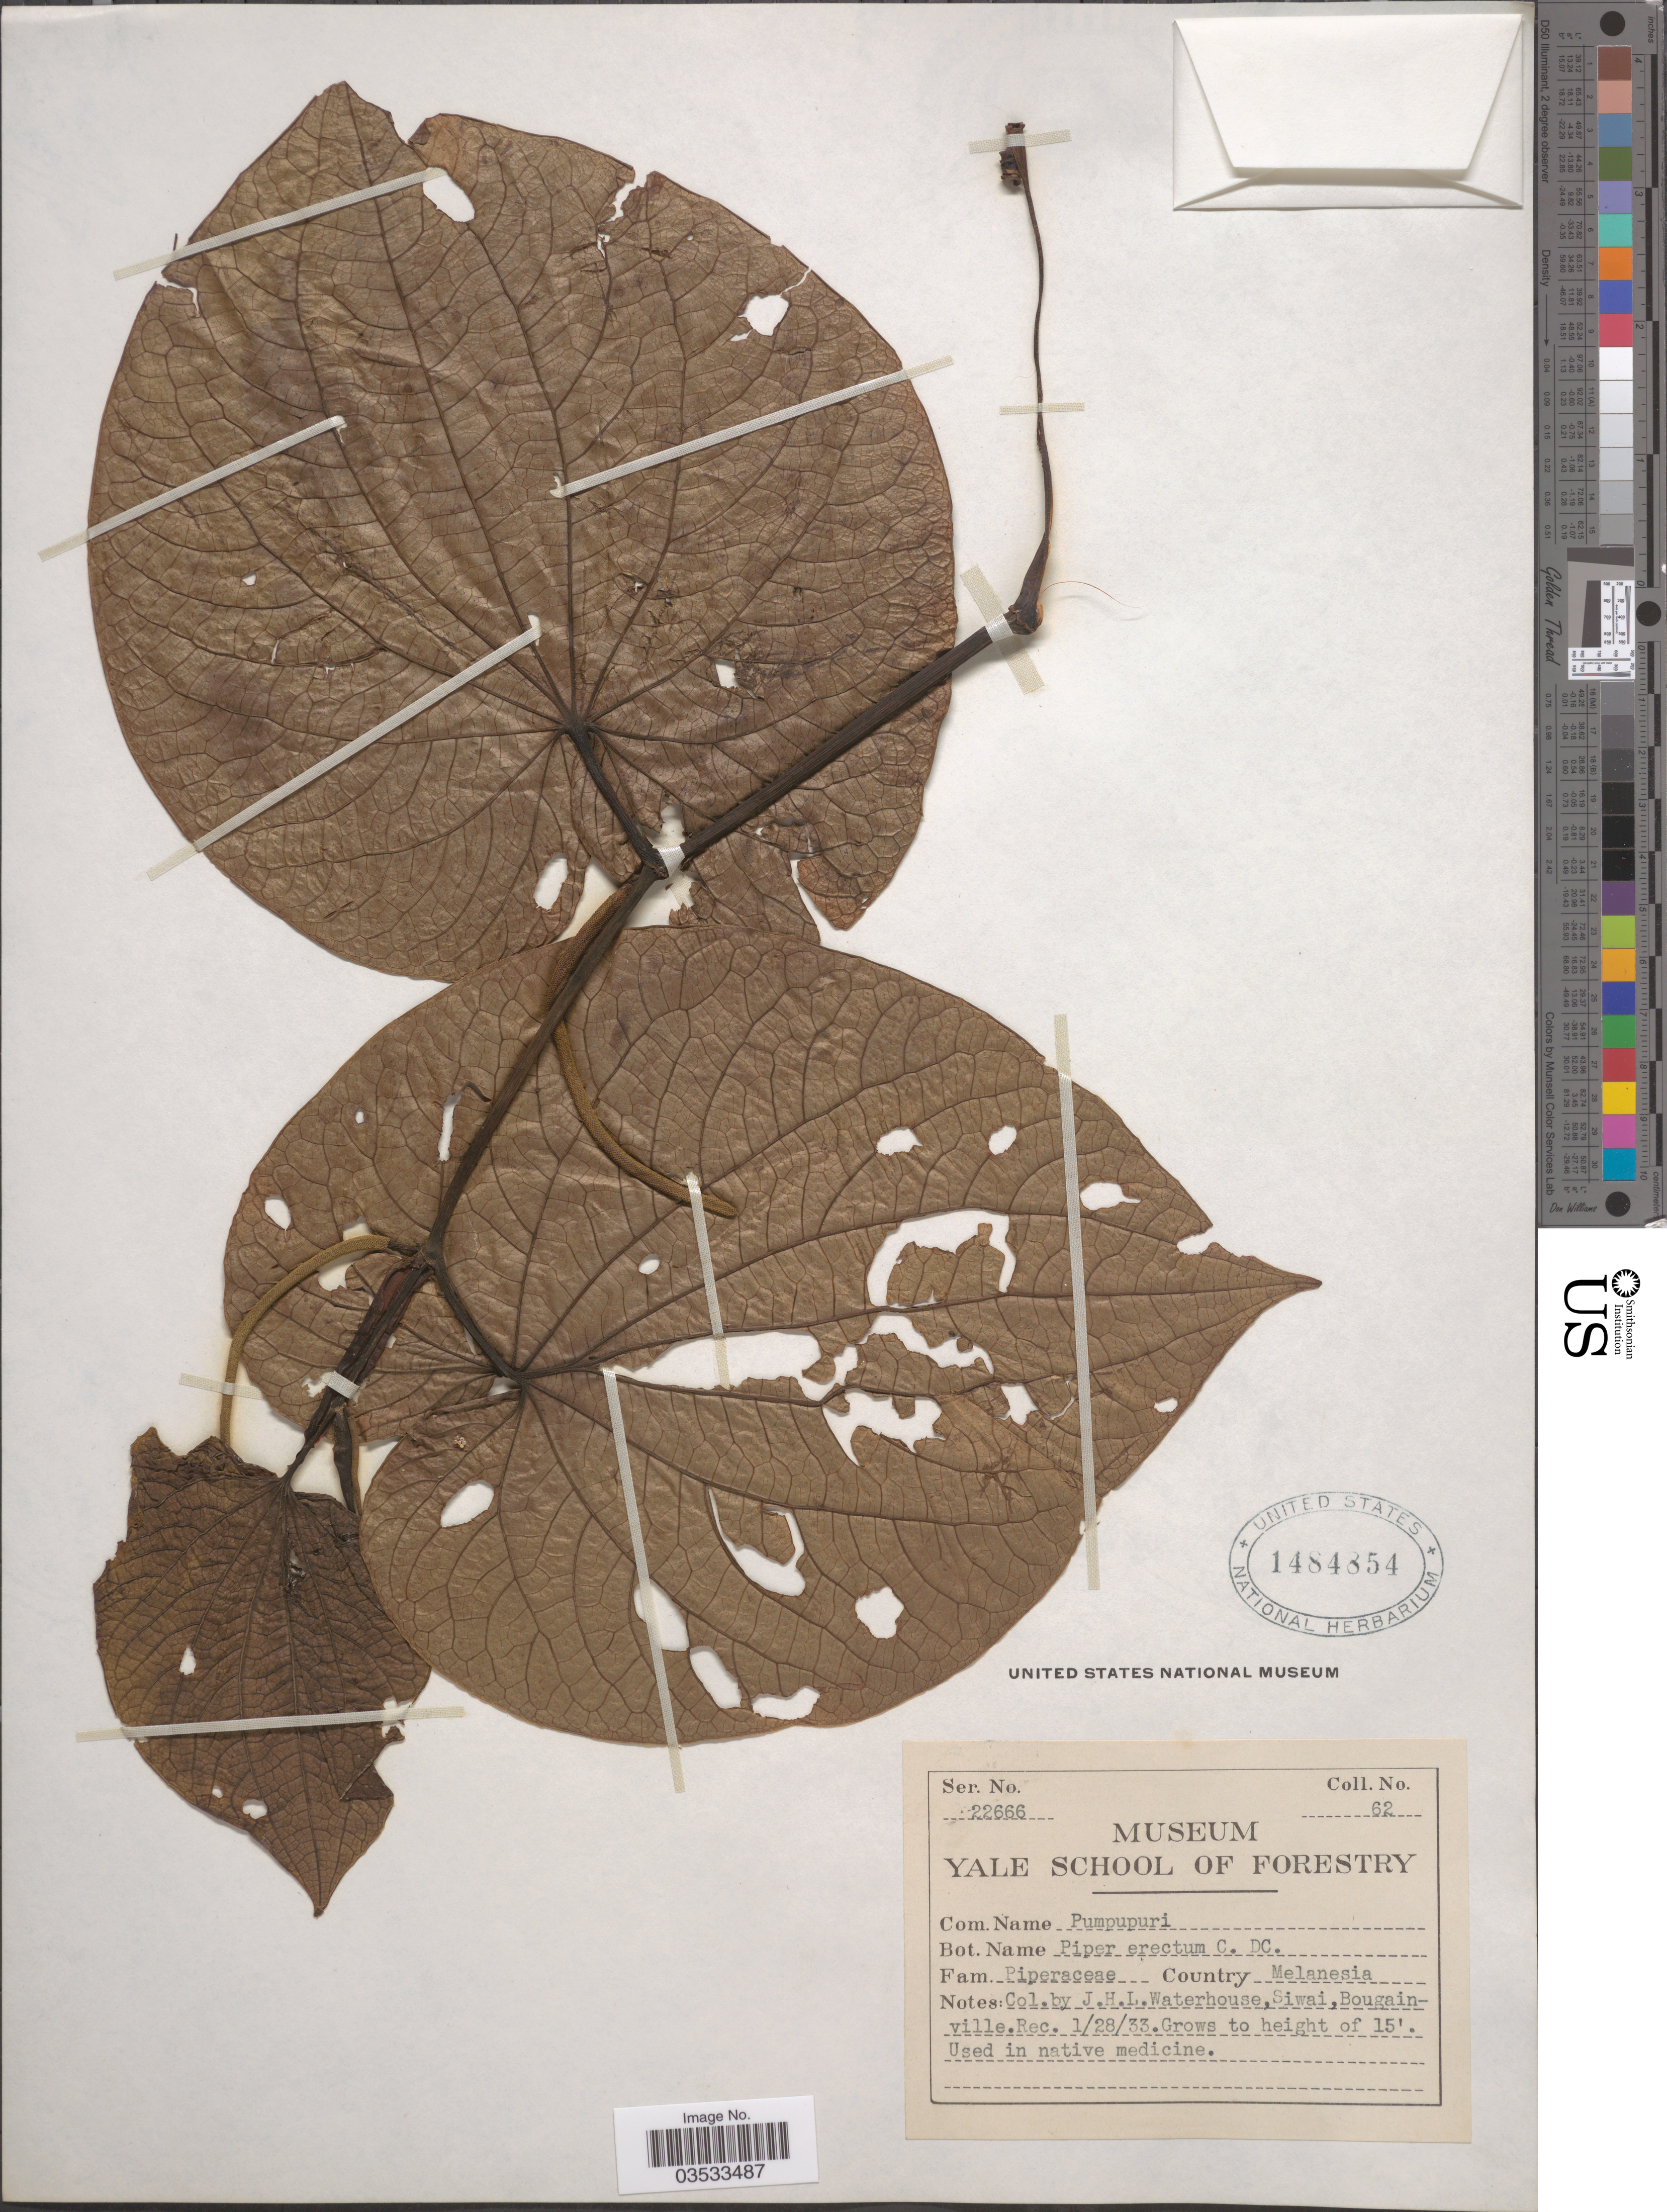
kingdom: Plantae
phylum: Tracheophyta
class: Magnoliopsida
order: Piperales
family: Piperaceae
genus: Piper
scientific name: Piper erectum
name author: C. DC.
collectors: J. Waterhouse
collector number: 62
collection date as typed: Transcribed d/m/y: 28/1/33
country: Papua New Guinea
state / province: Bougainville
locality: Country Melanesia. Siwai.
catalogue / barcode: US 1484854